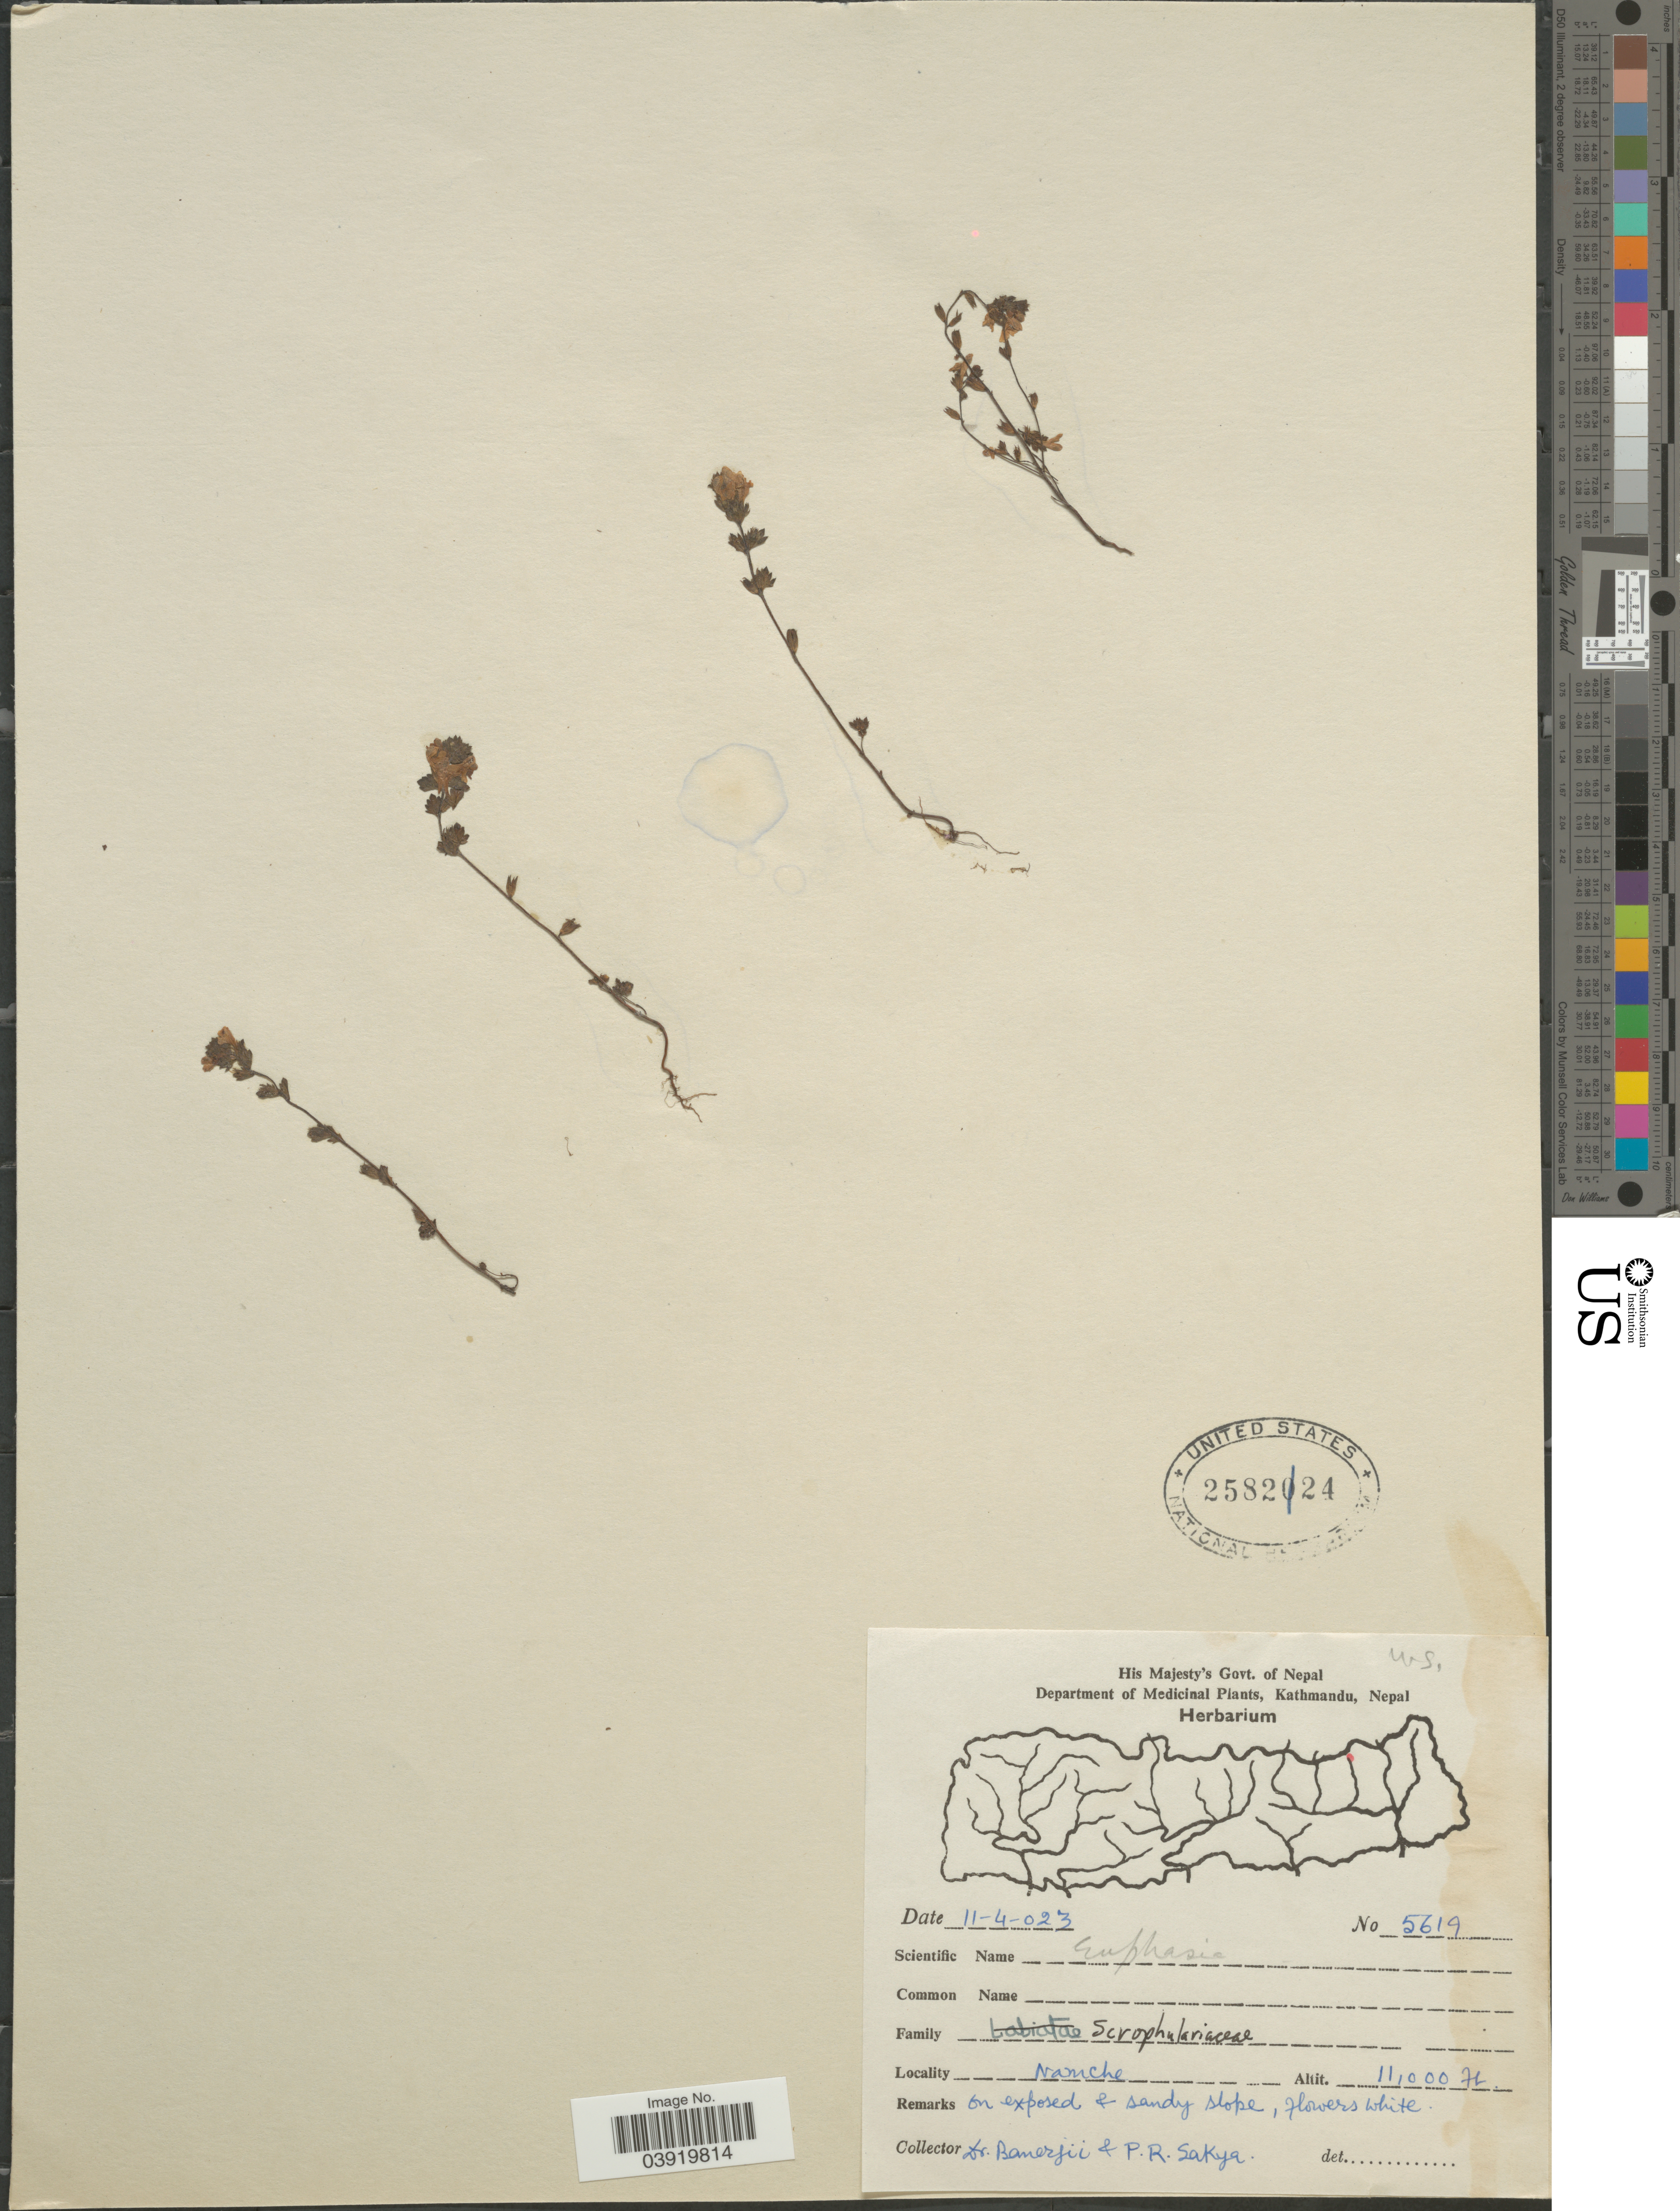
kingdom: Plantae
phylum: Tracheophyta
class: Magnoliopsida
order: Lamiales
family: Orobanchaceae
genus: Euphrasia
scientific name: Euphrasia sp.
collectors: Banerjee & P. Sakya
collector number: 5619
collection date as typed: Transcribed d/m/y: 11/4/23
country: Nepal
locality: Nanche.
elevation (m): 3353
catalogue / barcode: US 2582124